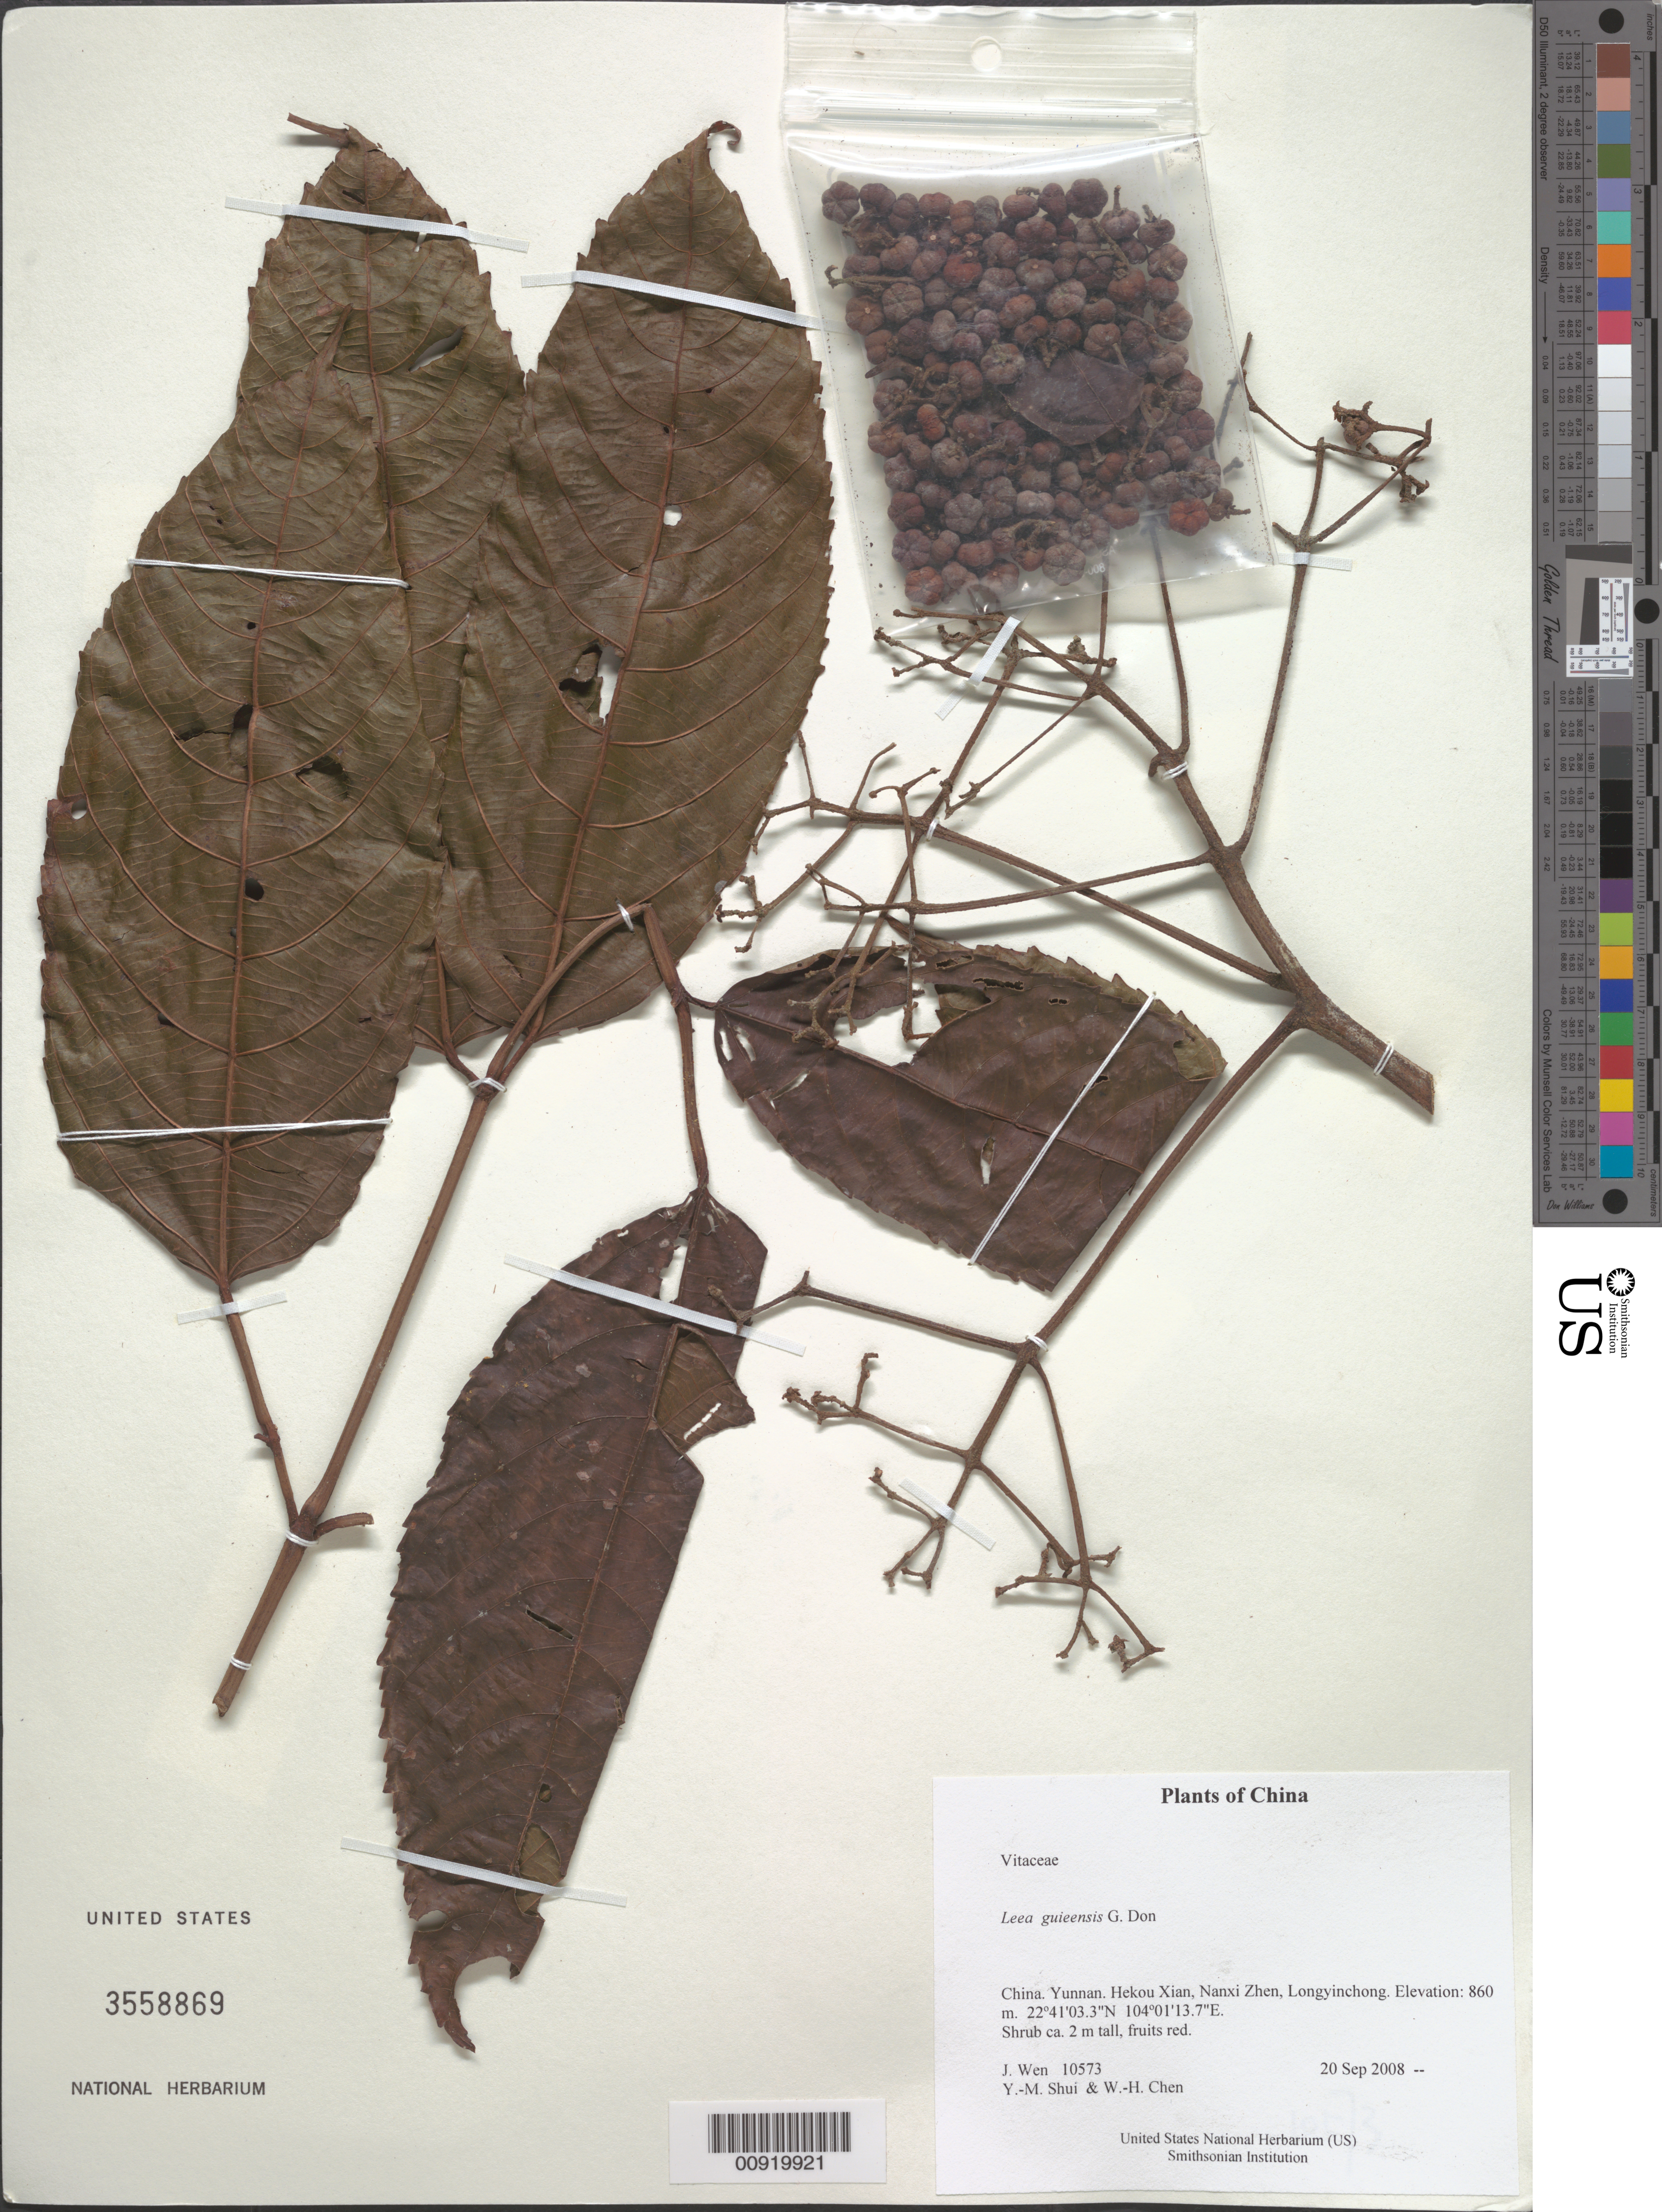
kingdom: Plantae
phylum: Tracheophyta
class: Magnoliopsida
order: Vitales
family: Vitaceae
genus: Leea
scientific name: Leea guineensis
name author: G. Don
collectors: J. Wen, Y. Shui & W. Chen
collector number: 10573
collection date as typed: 20 Sep 2008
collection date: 2008-09-20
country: China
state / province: Yunnan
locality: Hekou Xian, Nanxi Zhen, Longyinchong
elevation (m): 860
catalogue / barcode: US 3558869